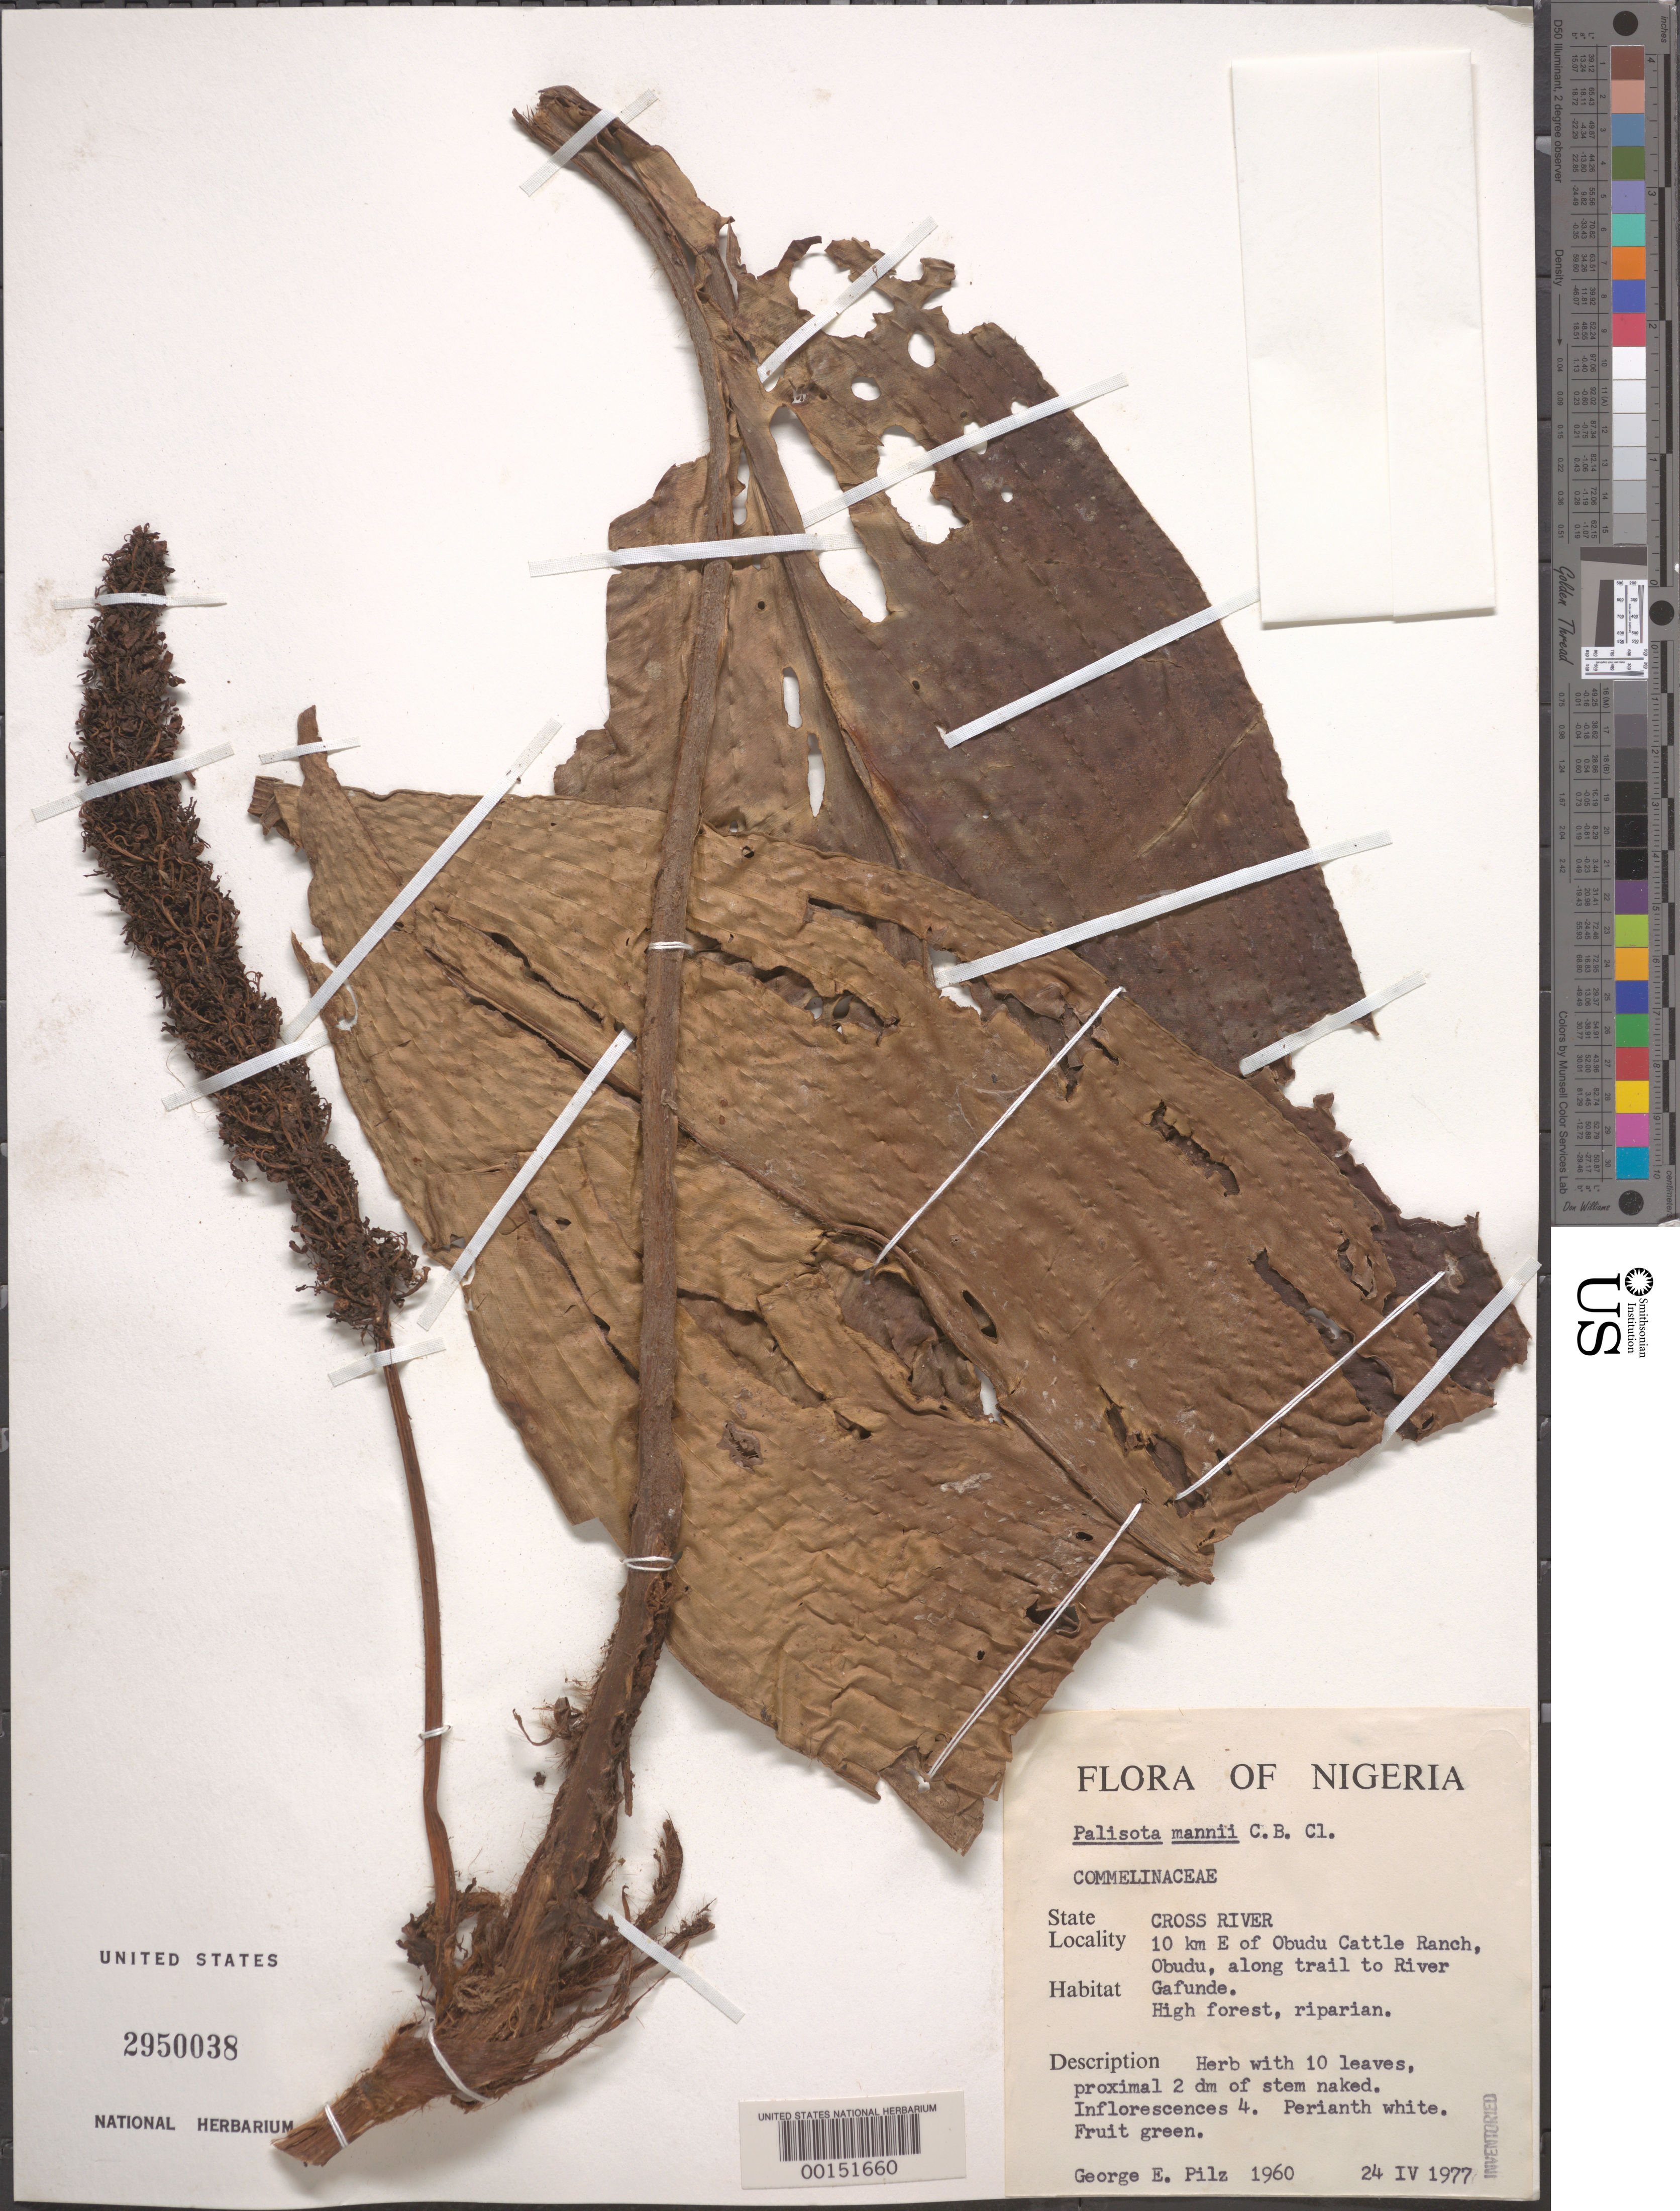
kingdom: Plantae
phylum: Tracheophyta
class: Liliopsida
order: Commelinales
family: Commelinaceae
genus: Palisota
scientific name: Palisota mannii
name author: C.B. Clarke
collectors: G. E. Pilz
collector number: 1960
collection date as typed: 24 Apr 1977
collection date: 1977-04-24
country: Nigeria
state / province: Cross River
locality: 10 km e of obudu cattle ranch, obudu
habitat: High rainforest, riparian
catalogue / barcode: US 2950038